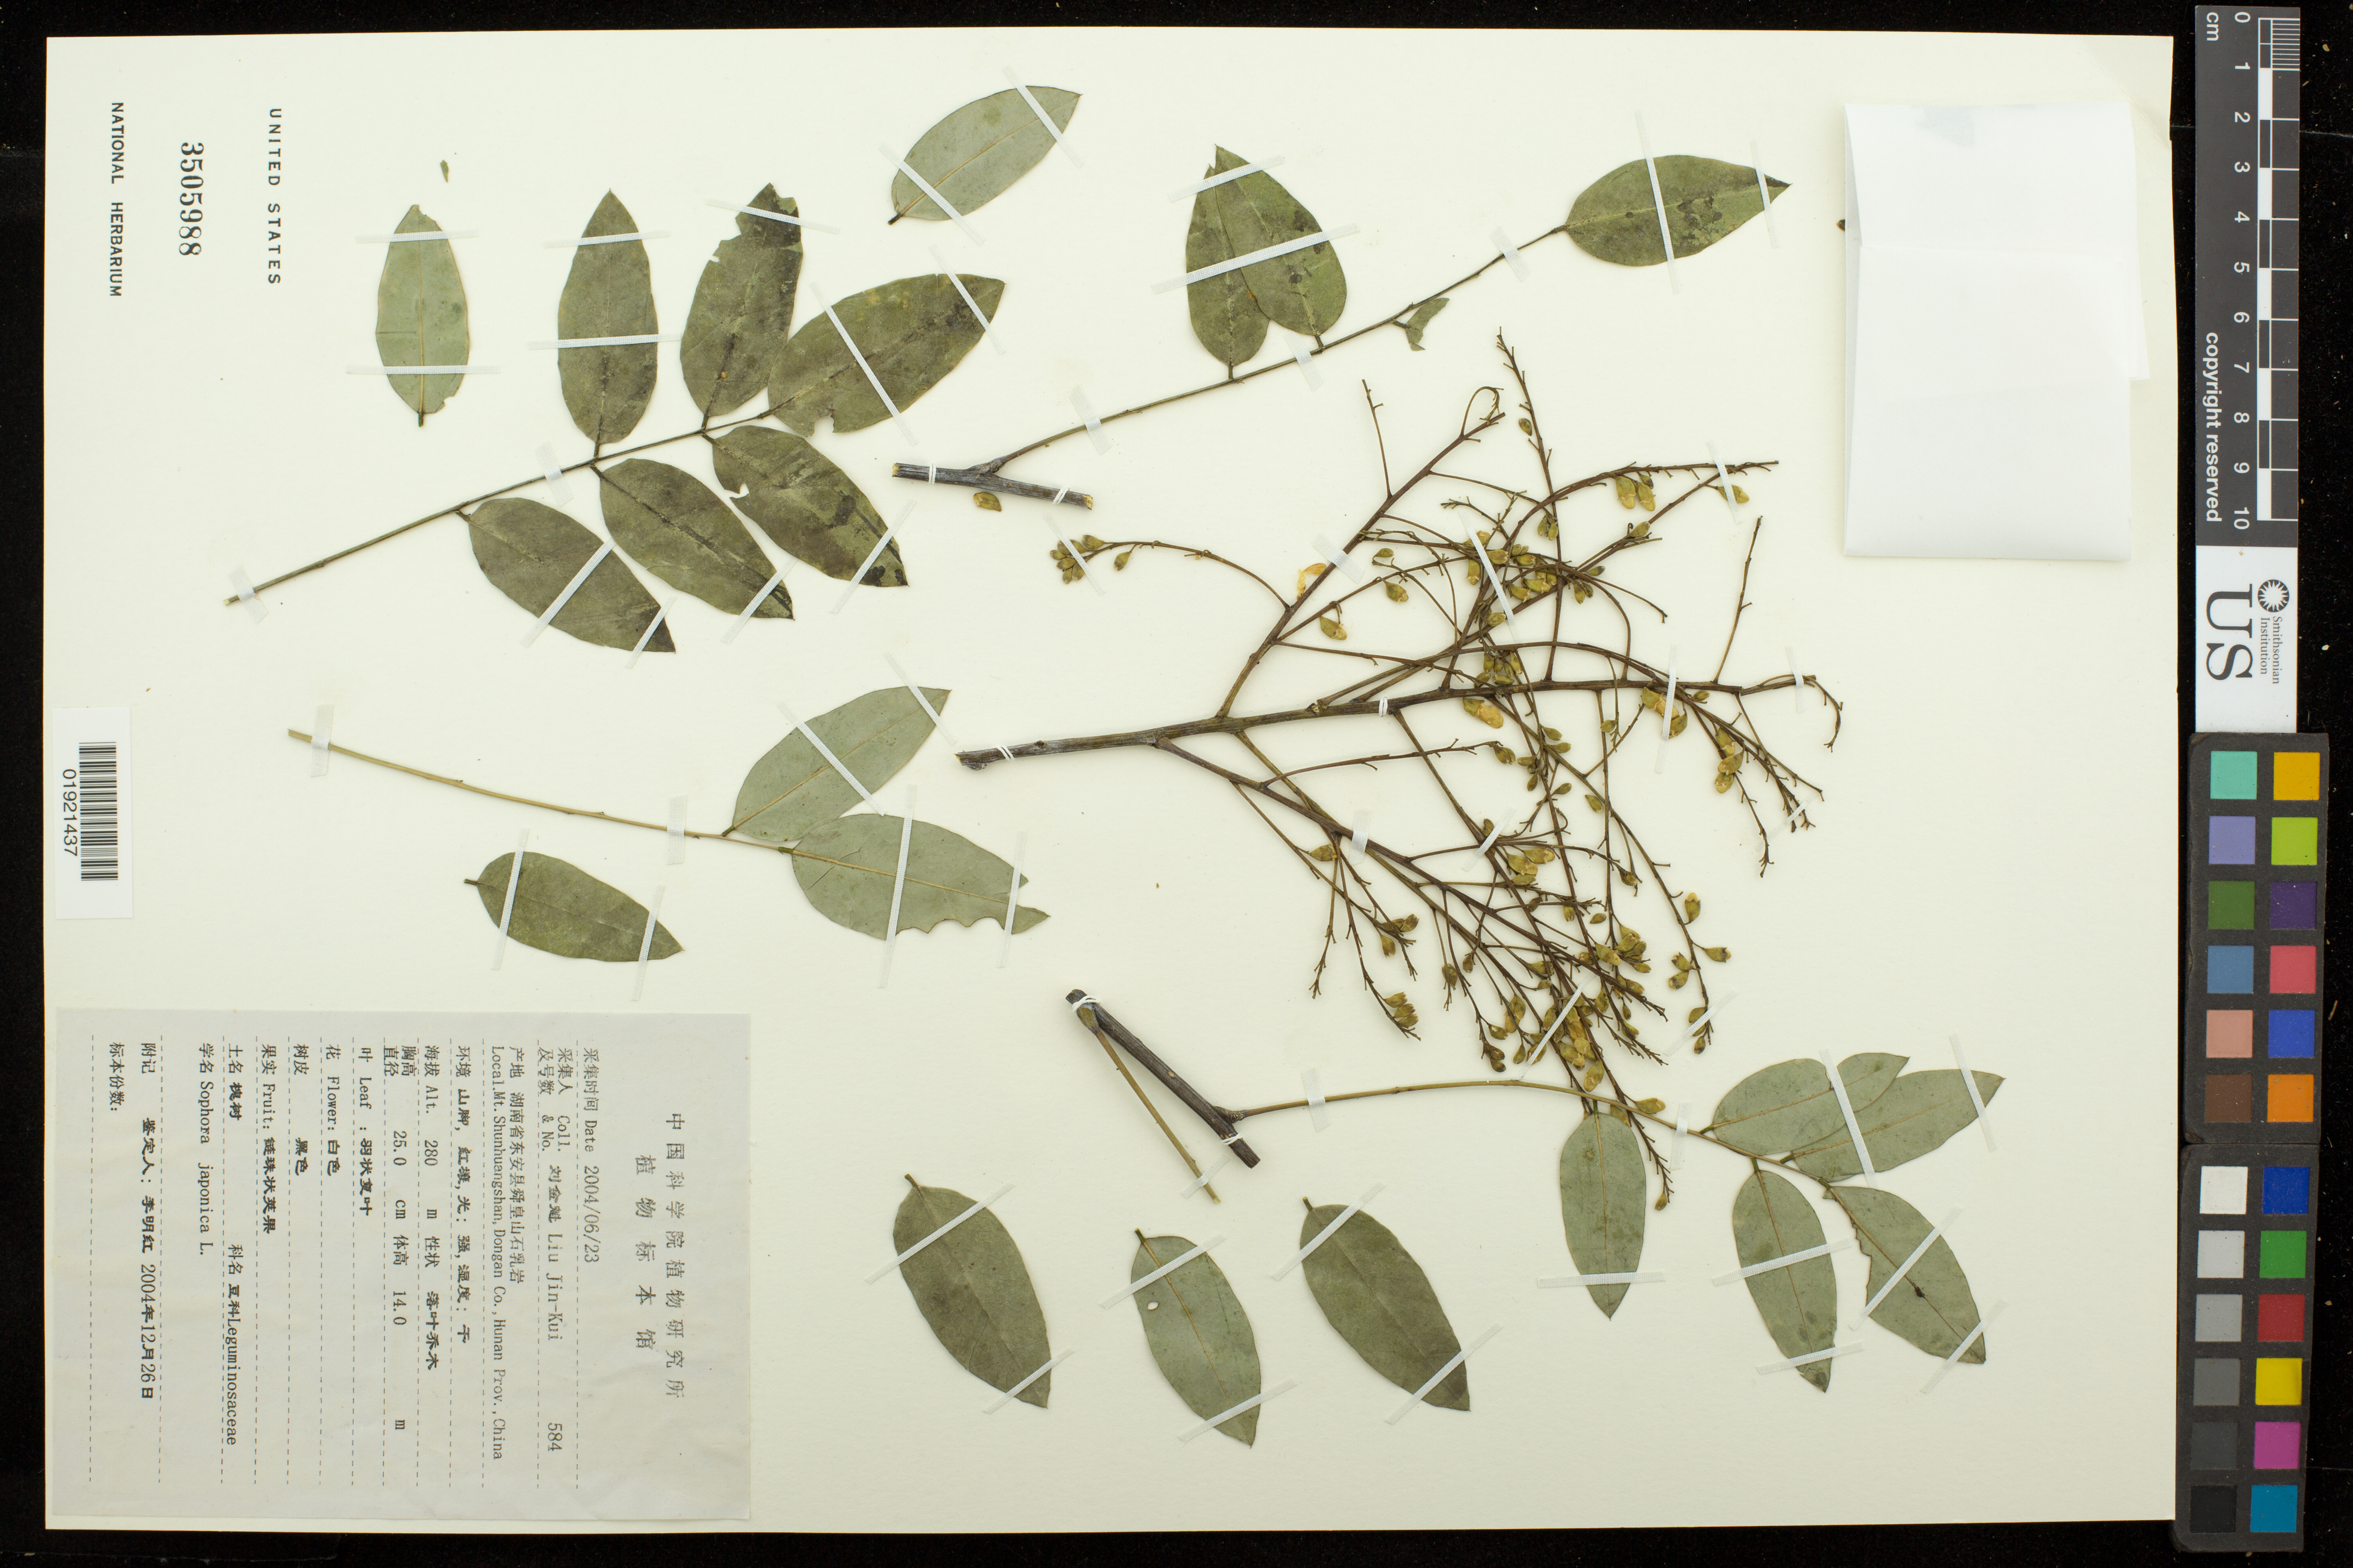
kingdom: Plantae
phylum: Tracheophyta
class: Magnoliopsida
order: Fabales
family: Fabaceae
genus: Sophora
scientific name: Sophora japonica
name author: L.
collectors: L. Jin-Kui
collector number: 584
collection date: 2004-06-23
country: China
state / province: Hunan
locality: Mt. Shunhuangshan, Dongan Co.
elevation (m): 280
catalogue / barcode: US 3505988